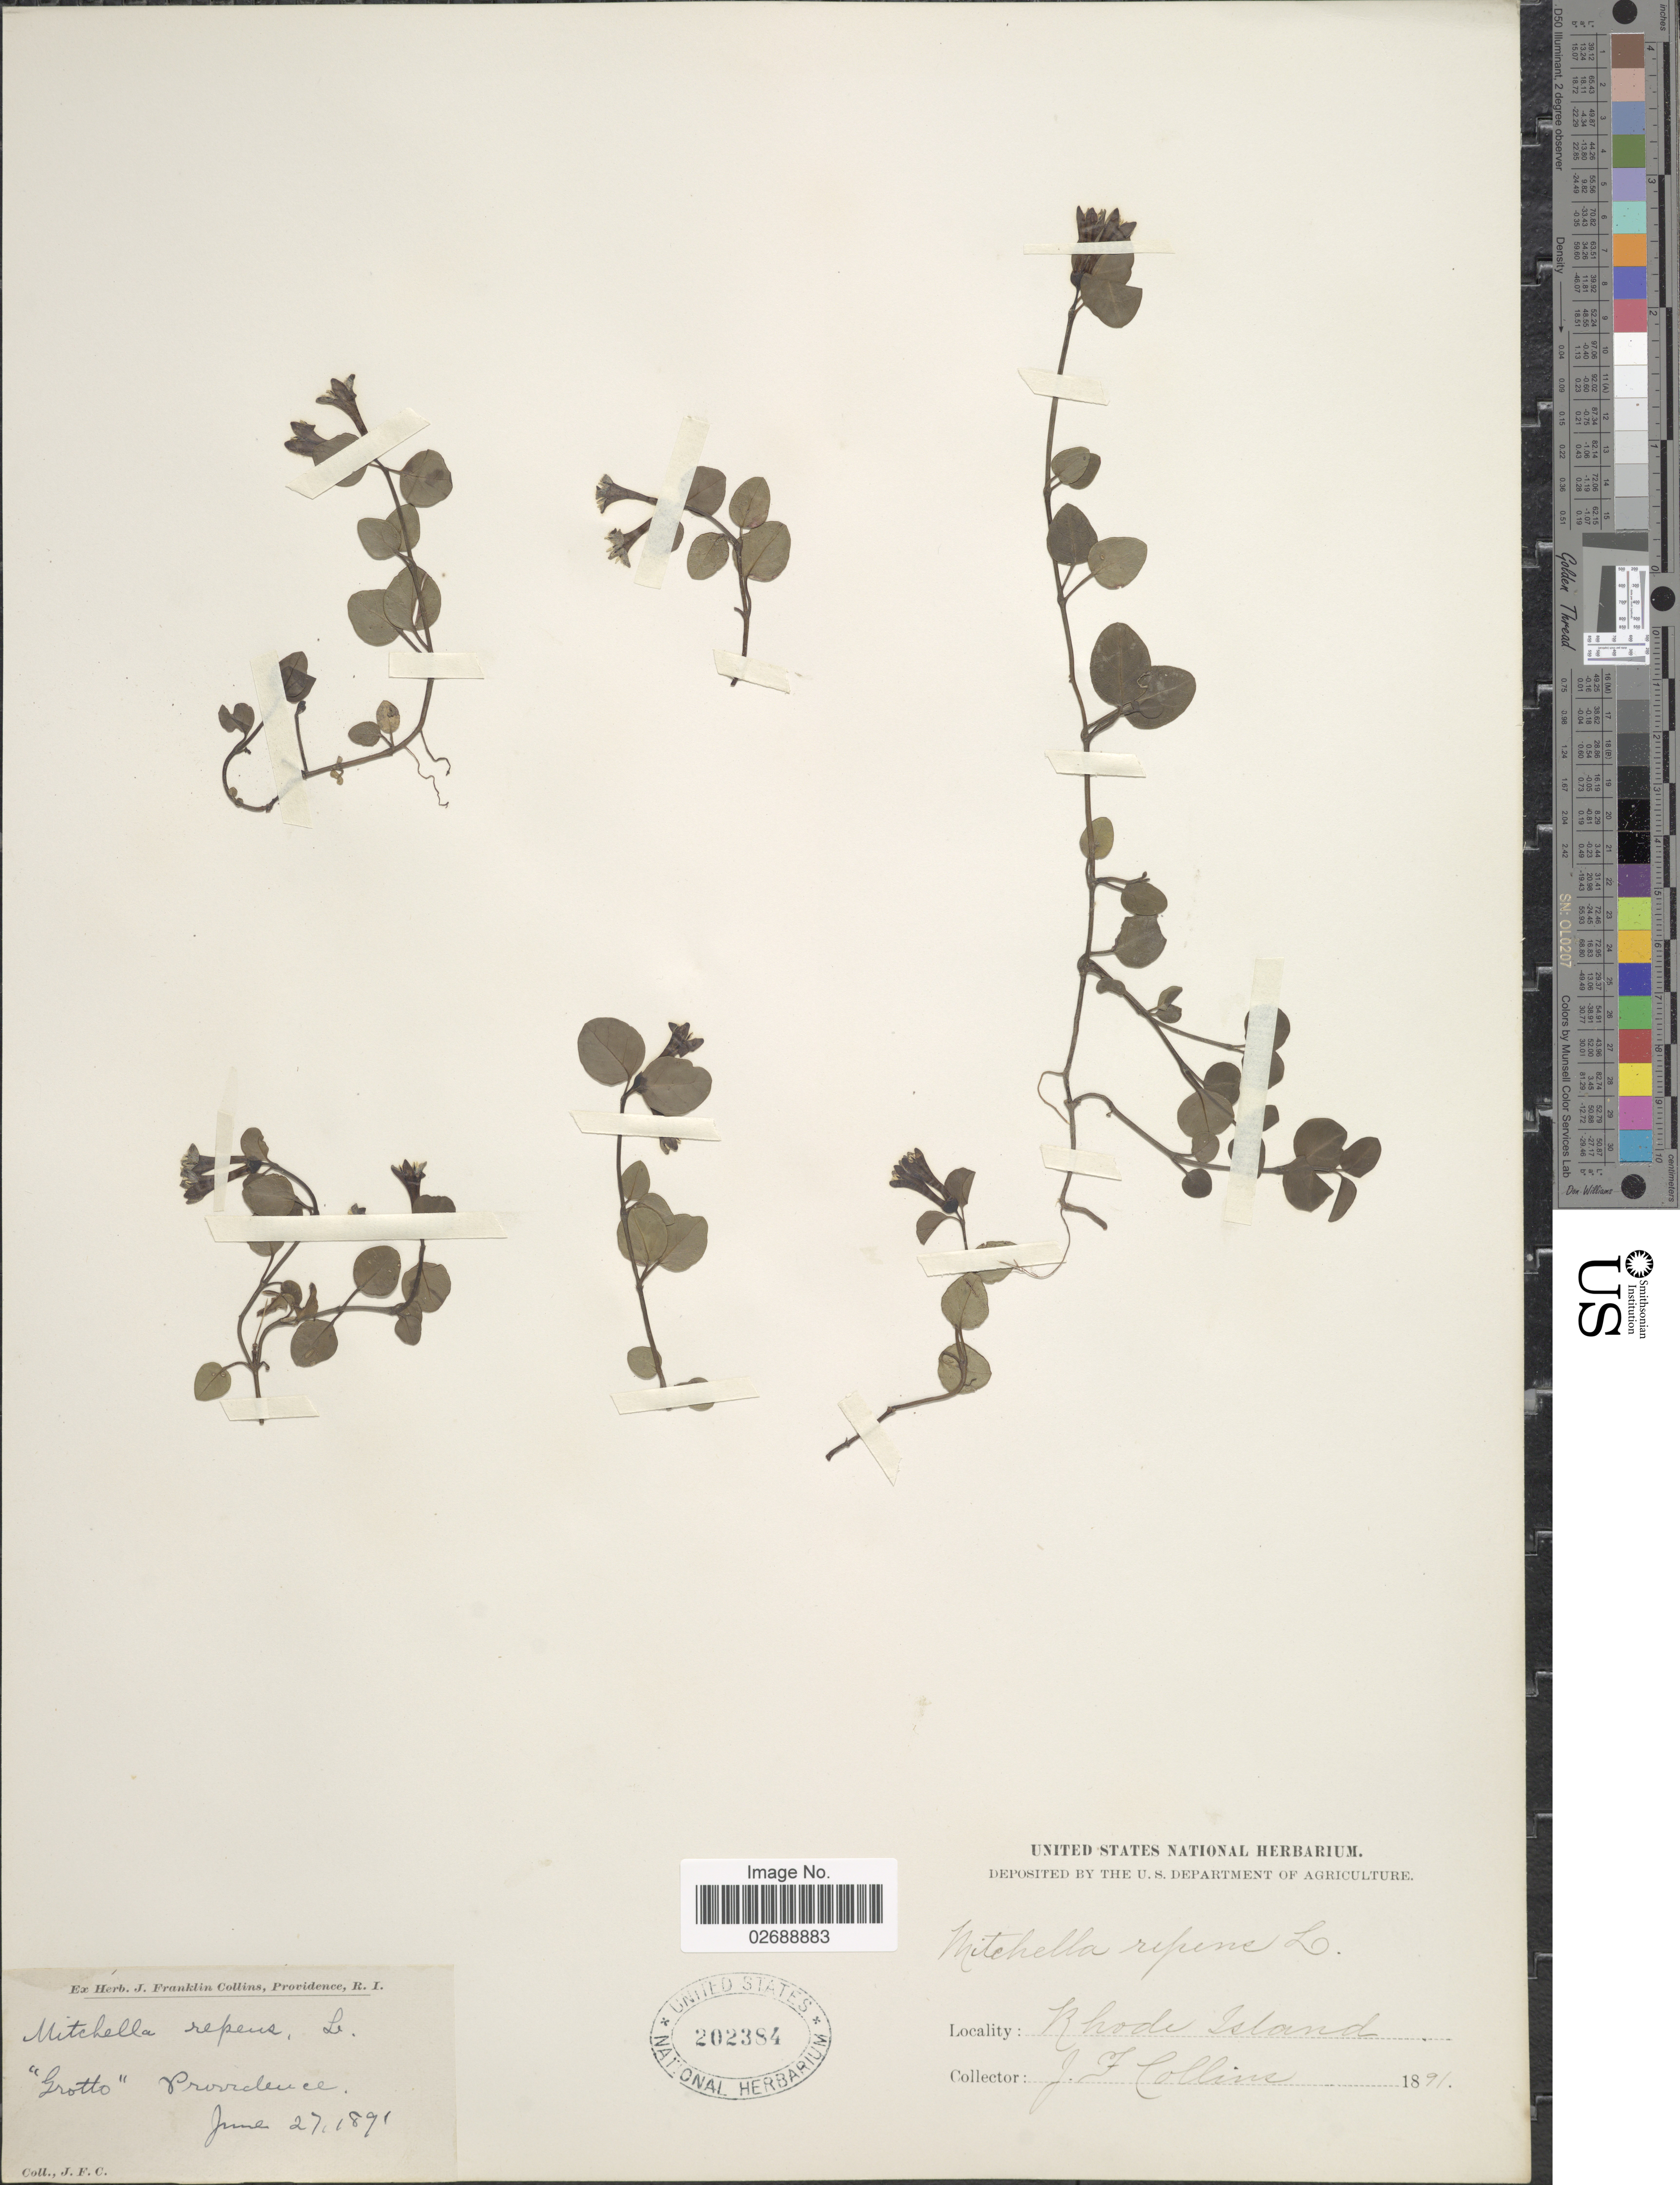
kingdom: Plantae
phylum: Tracheophyta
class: Magnoliopsida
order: Gentianales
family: Rubiaceae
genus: Mitchella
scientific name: Mitchella repens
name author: L.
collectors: J. Collins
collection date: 1891-06-27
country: United States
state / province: Rhode Island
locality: Grotto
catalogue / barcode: US 202384